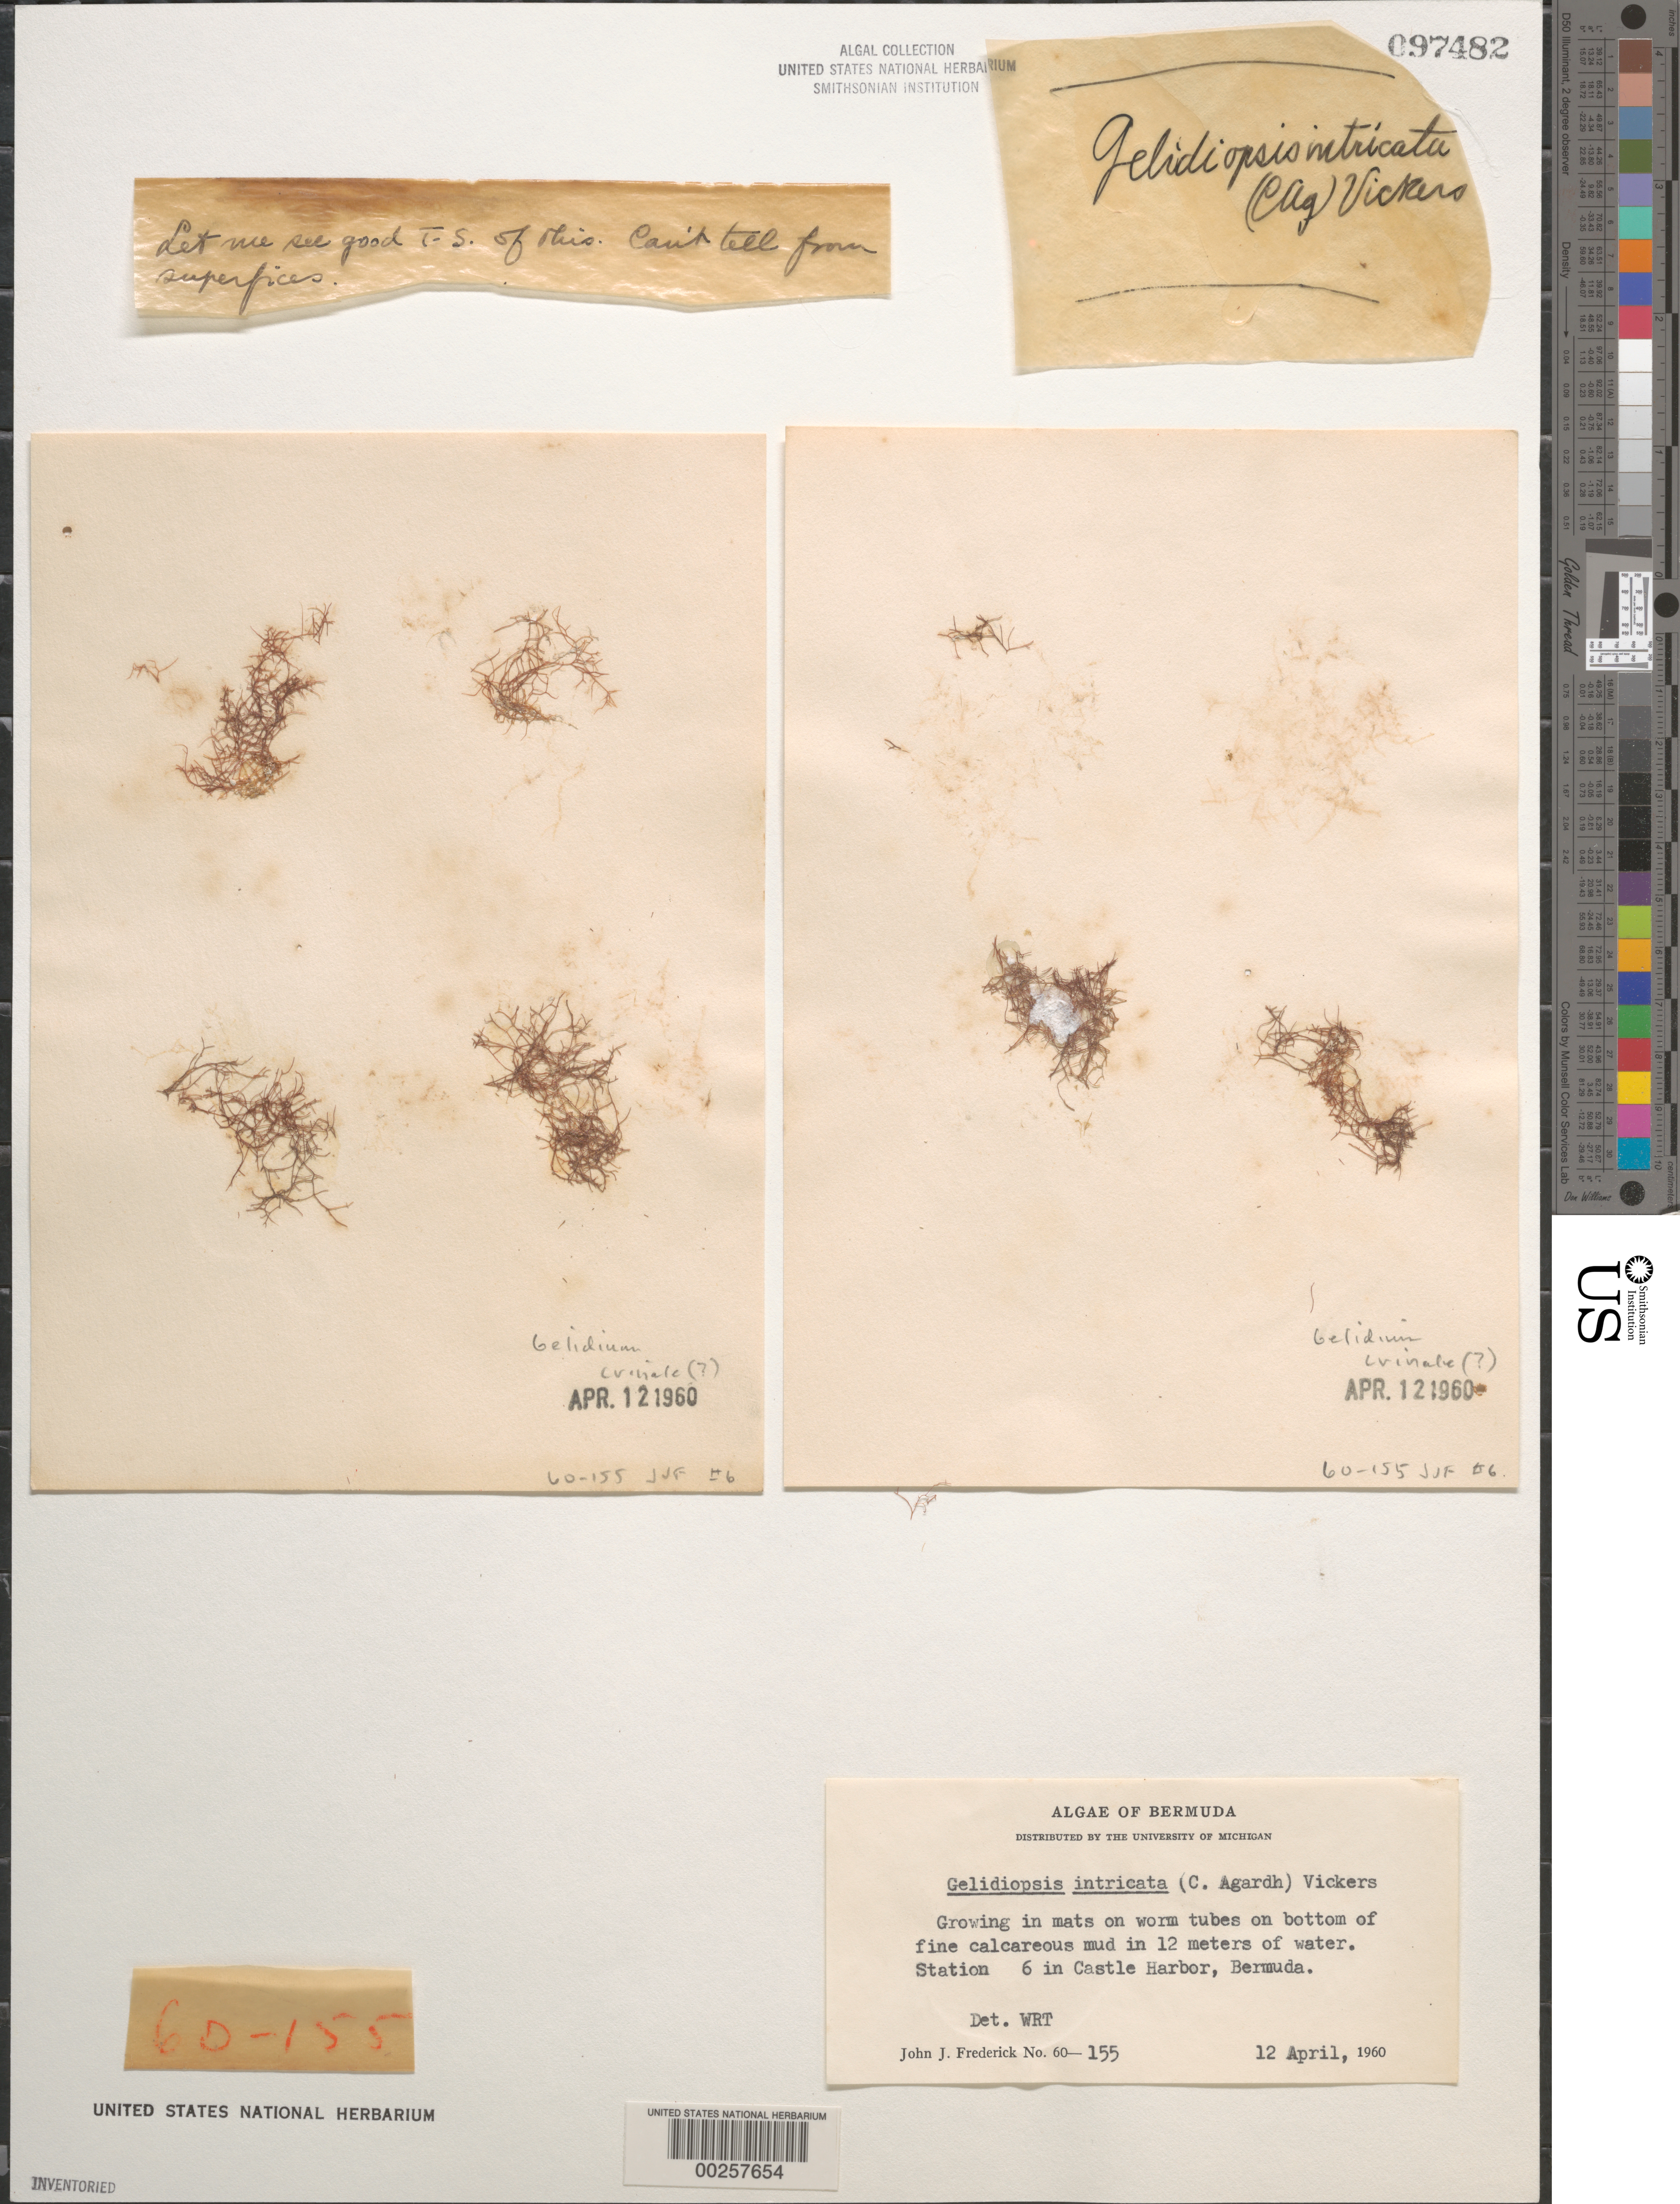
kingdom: Plantae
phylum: Rhodophyta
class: Florideophyceae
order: Rhodymeniales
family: Lomentariaceae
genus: Ceratodictyon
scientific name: Ceratodictyon intricatum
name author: (C. Agardh) R.E. Norris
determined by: Algae name updating Project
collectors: J. Frederick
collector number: JJF 60-155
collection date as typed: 12 Apr 1960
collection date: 1960-04-12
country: Bermuda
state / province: Saint George's (parish)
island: Bermuda Island / St. David's Island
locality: Castle Harbor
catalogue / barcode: US 97482